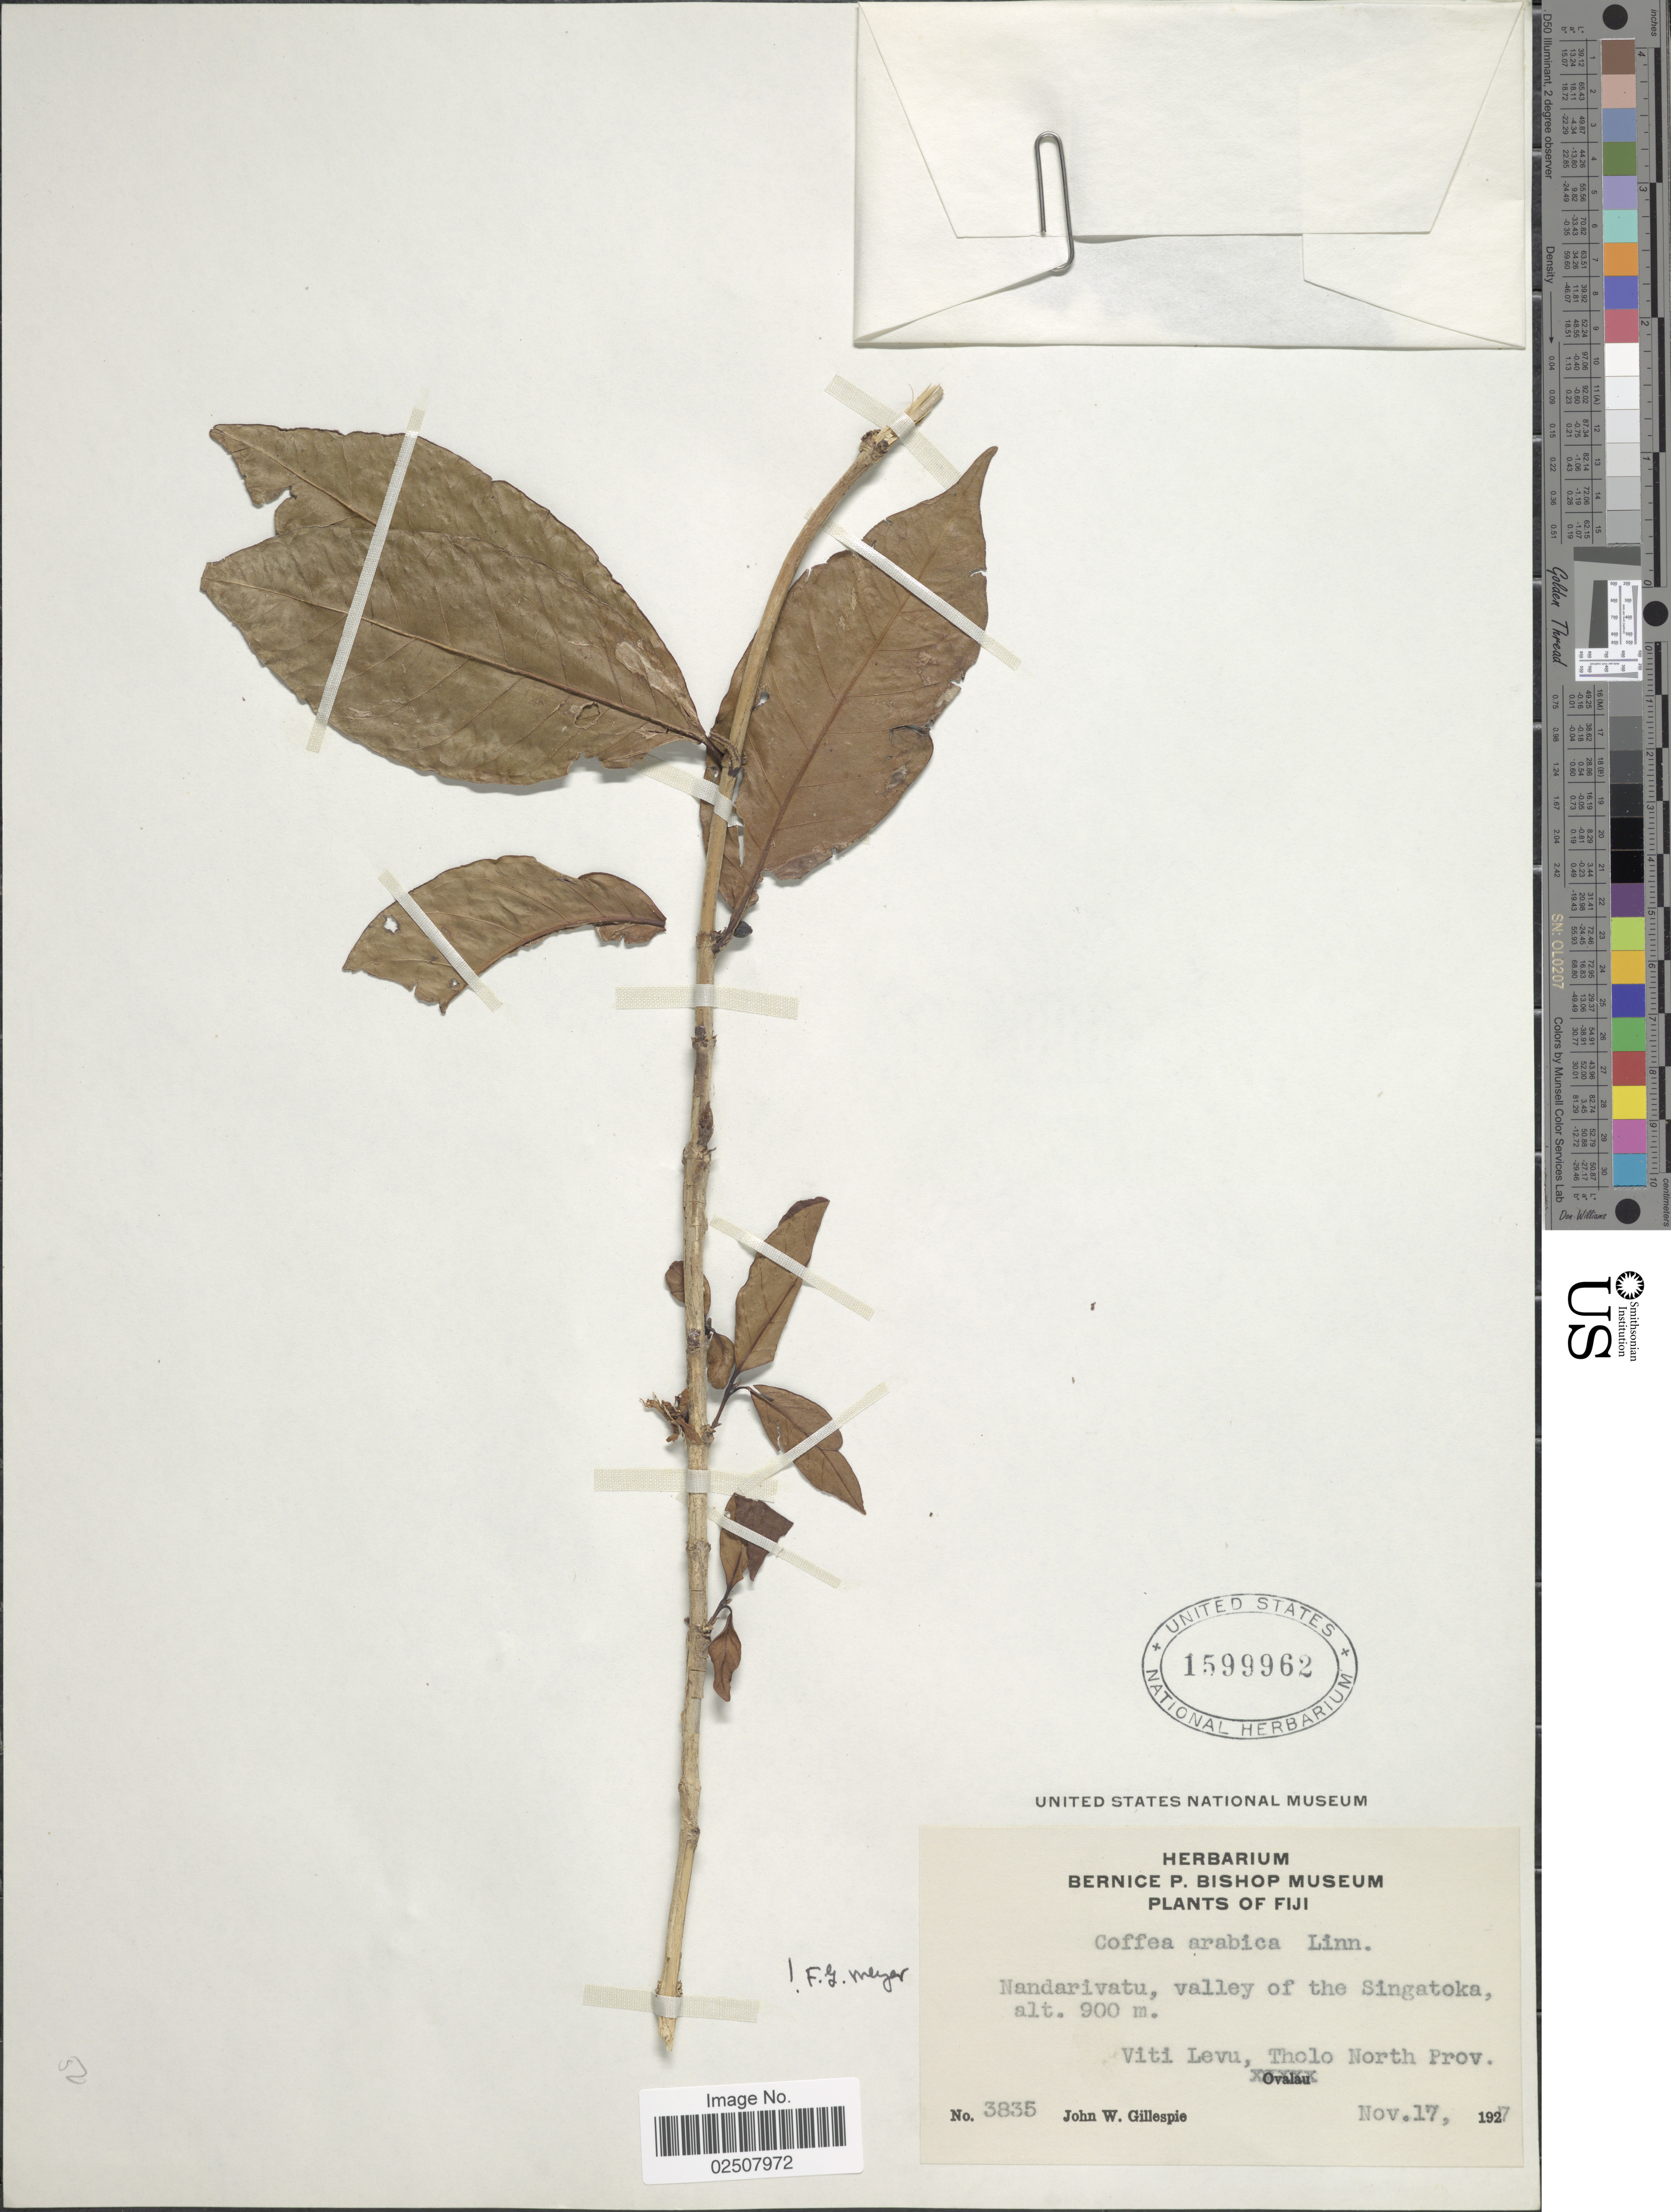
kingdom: Plantae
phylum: Tracheophyta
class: Magnoliopsida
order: Gentianales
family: Rubiaceae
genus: Coffea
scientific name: Coffea arabica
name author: L.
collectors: J. W. Gillespie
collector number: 3835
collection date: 1927-11-17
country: Fiji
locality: Nandarivatu, valley of the Singatoka, Viti Levu, Tholo North Prov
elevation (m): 900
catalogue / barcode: US 1599962